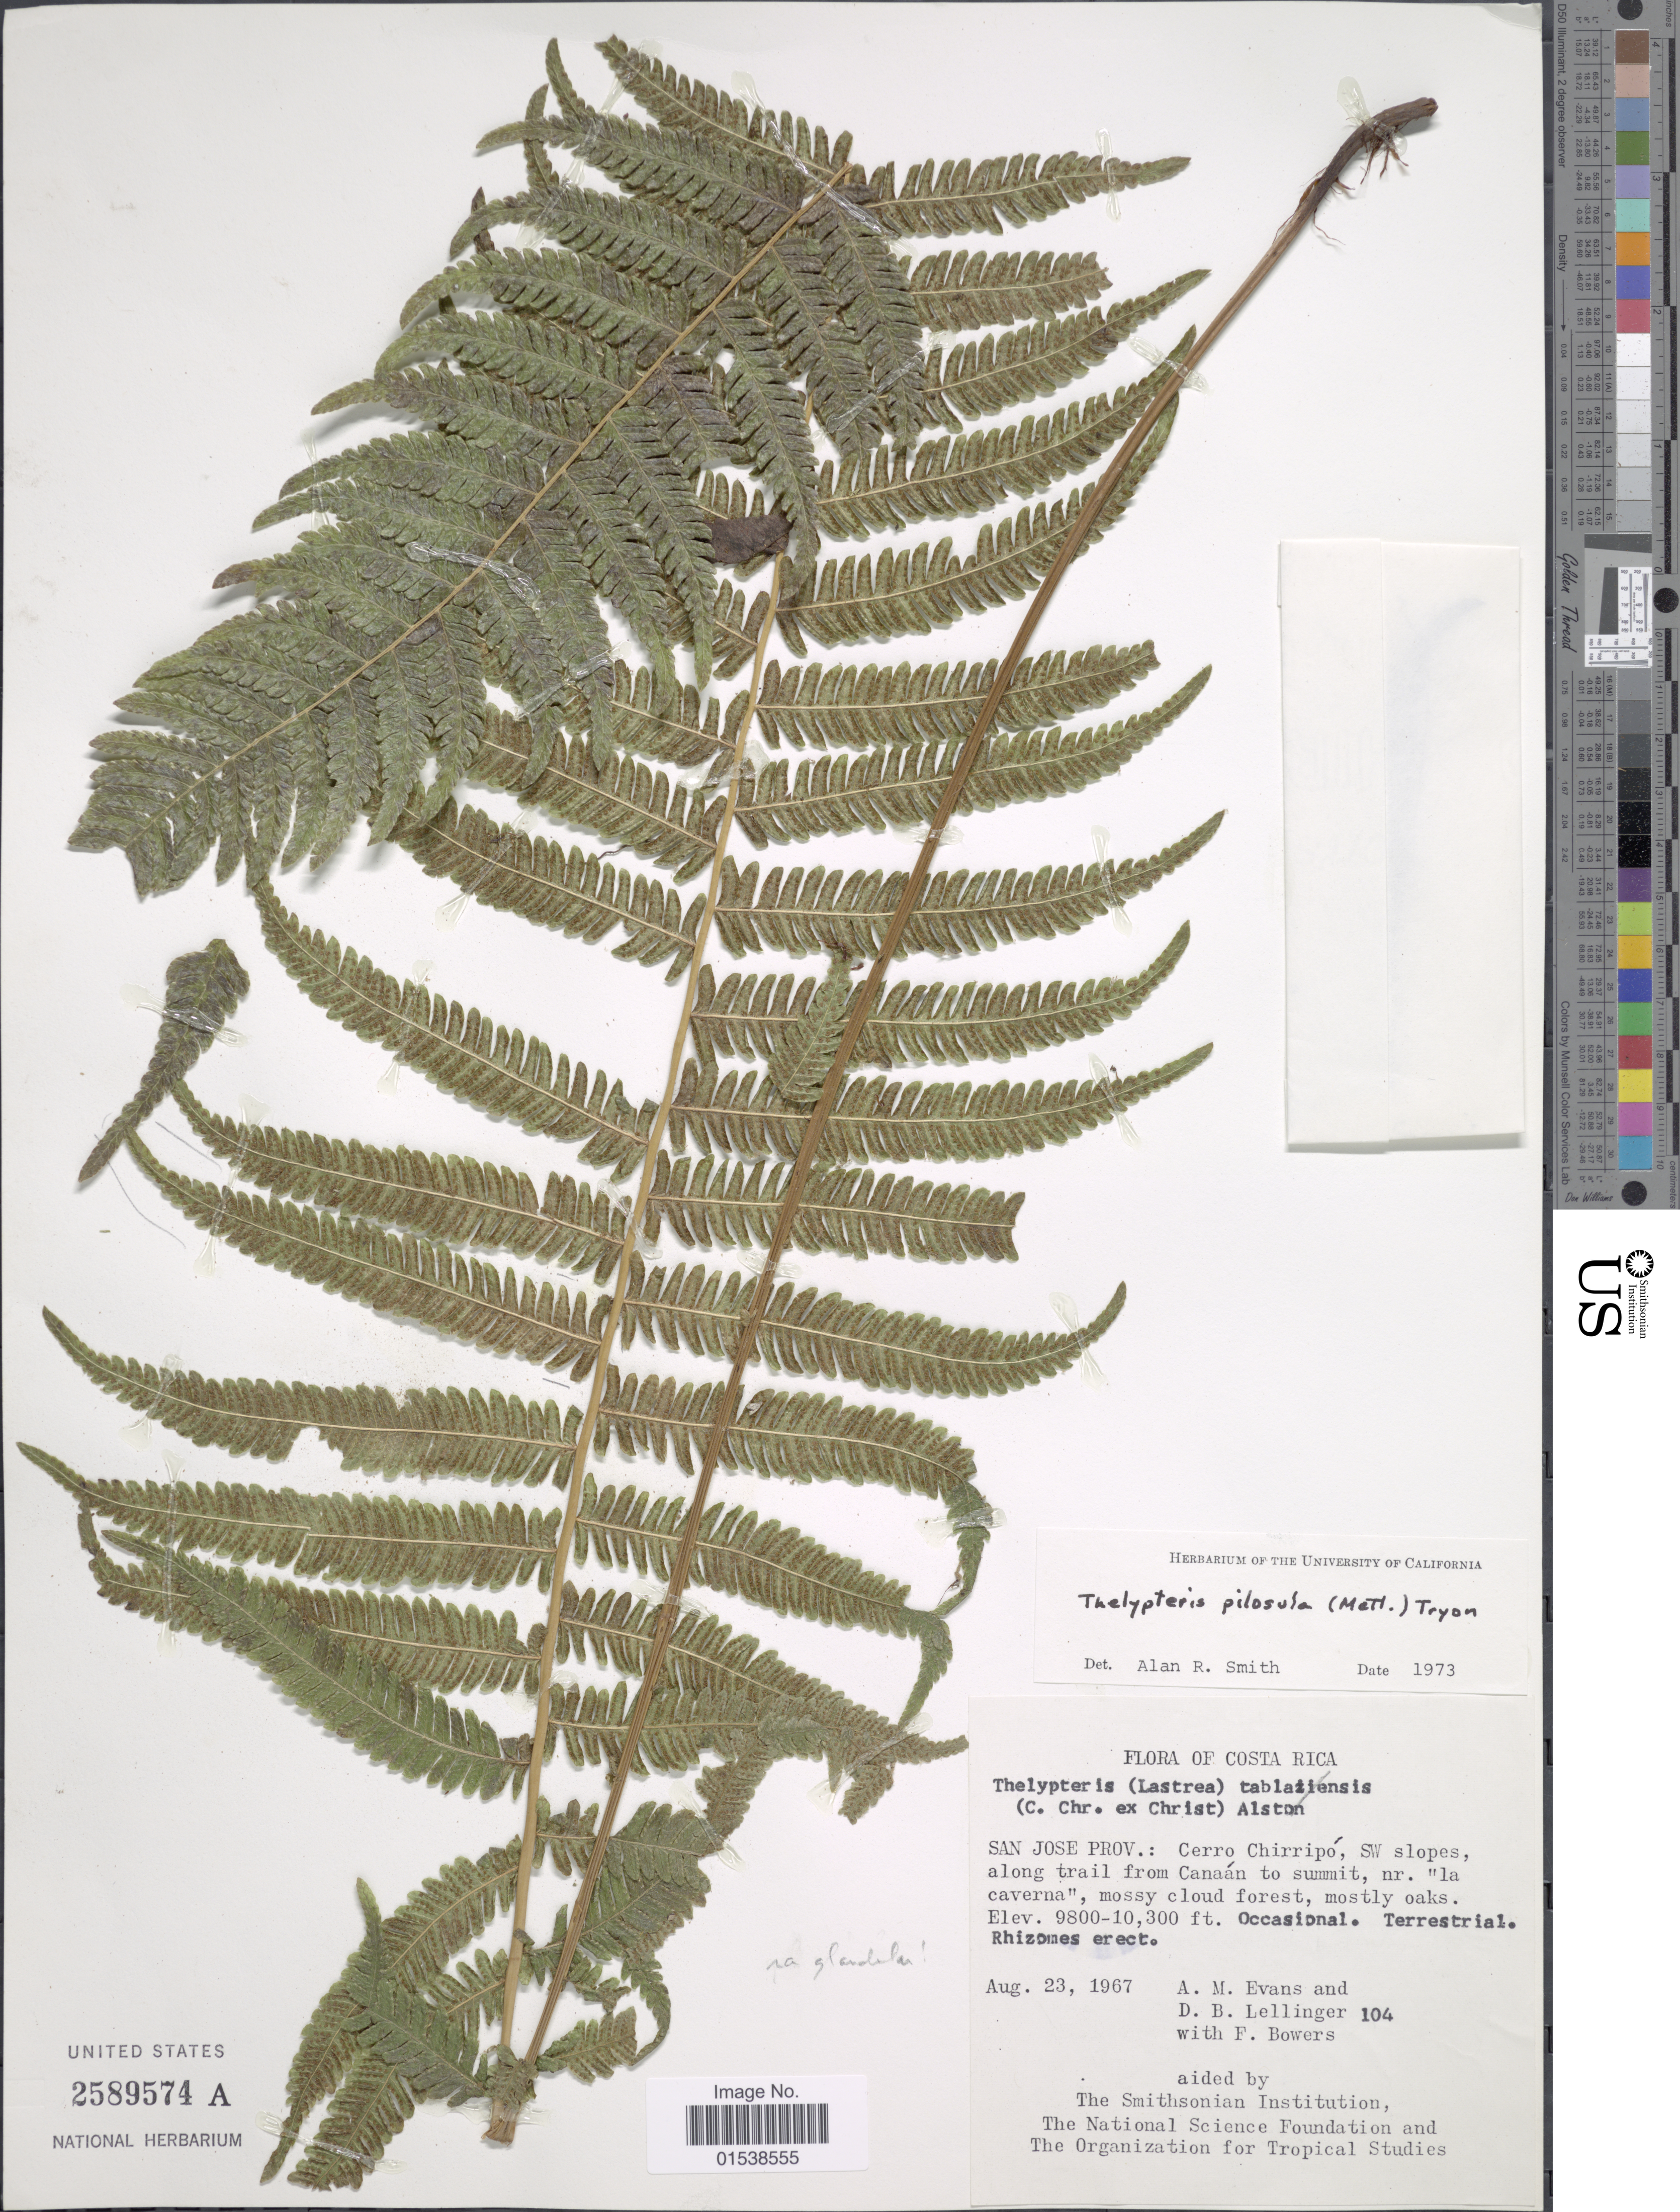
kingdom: Plantae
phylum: Tracheophyta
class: Polypodiopsida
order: Polypodiales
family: Thelypteridaceae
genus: Amauropelta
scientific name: Amauropelta pilosula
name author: (Klotzsch & H. Karst.) Á. Löve & D. Löve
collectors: A. M. Evans, D. B. Lellinger & F. Bowers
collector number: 104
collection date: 1967-08-23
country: Costa Rica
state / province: San José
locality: San Jose Prov.: Cerro Chirripo, SW slopes, along trail from Canaan to summit, nr. la caverna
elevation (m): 2987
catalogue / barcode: US 2589574A